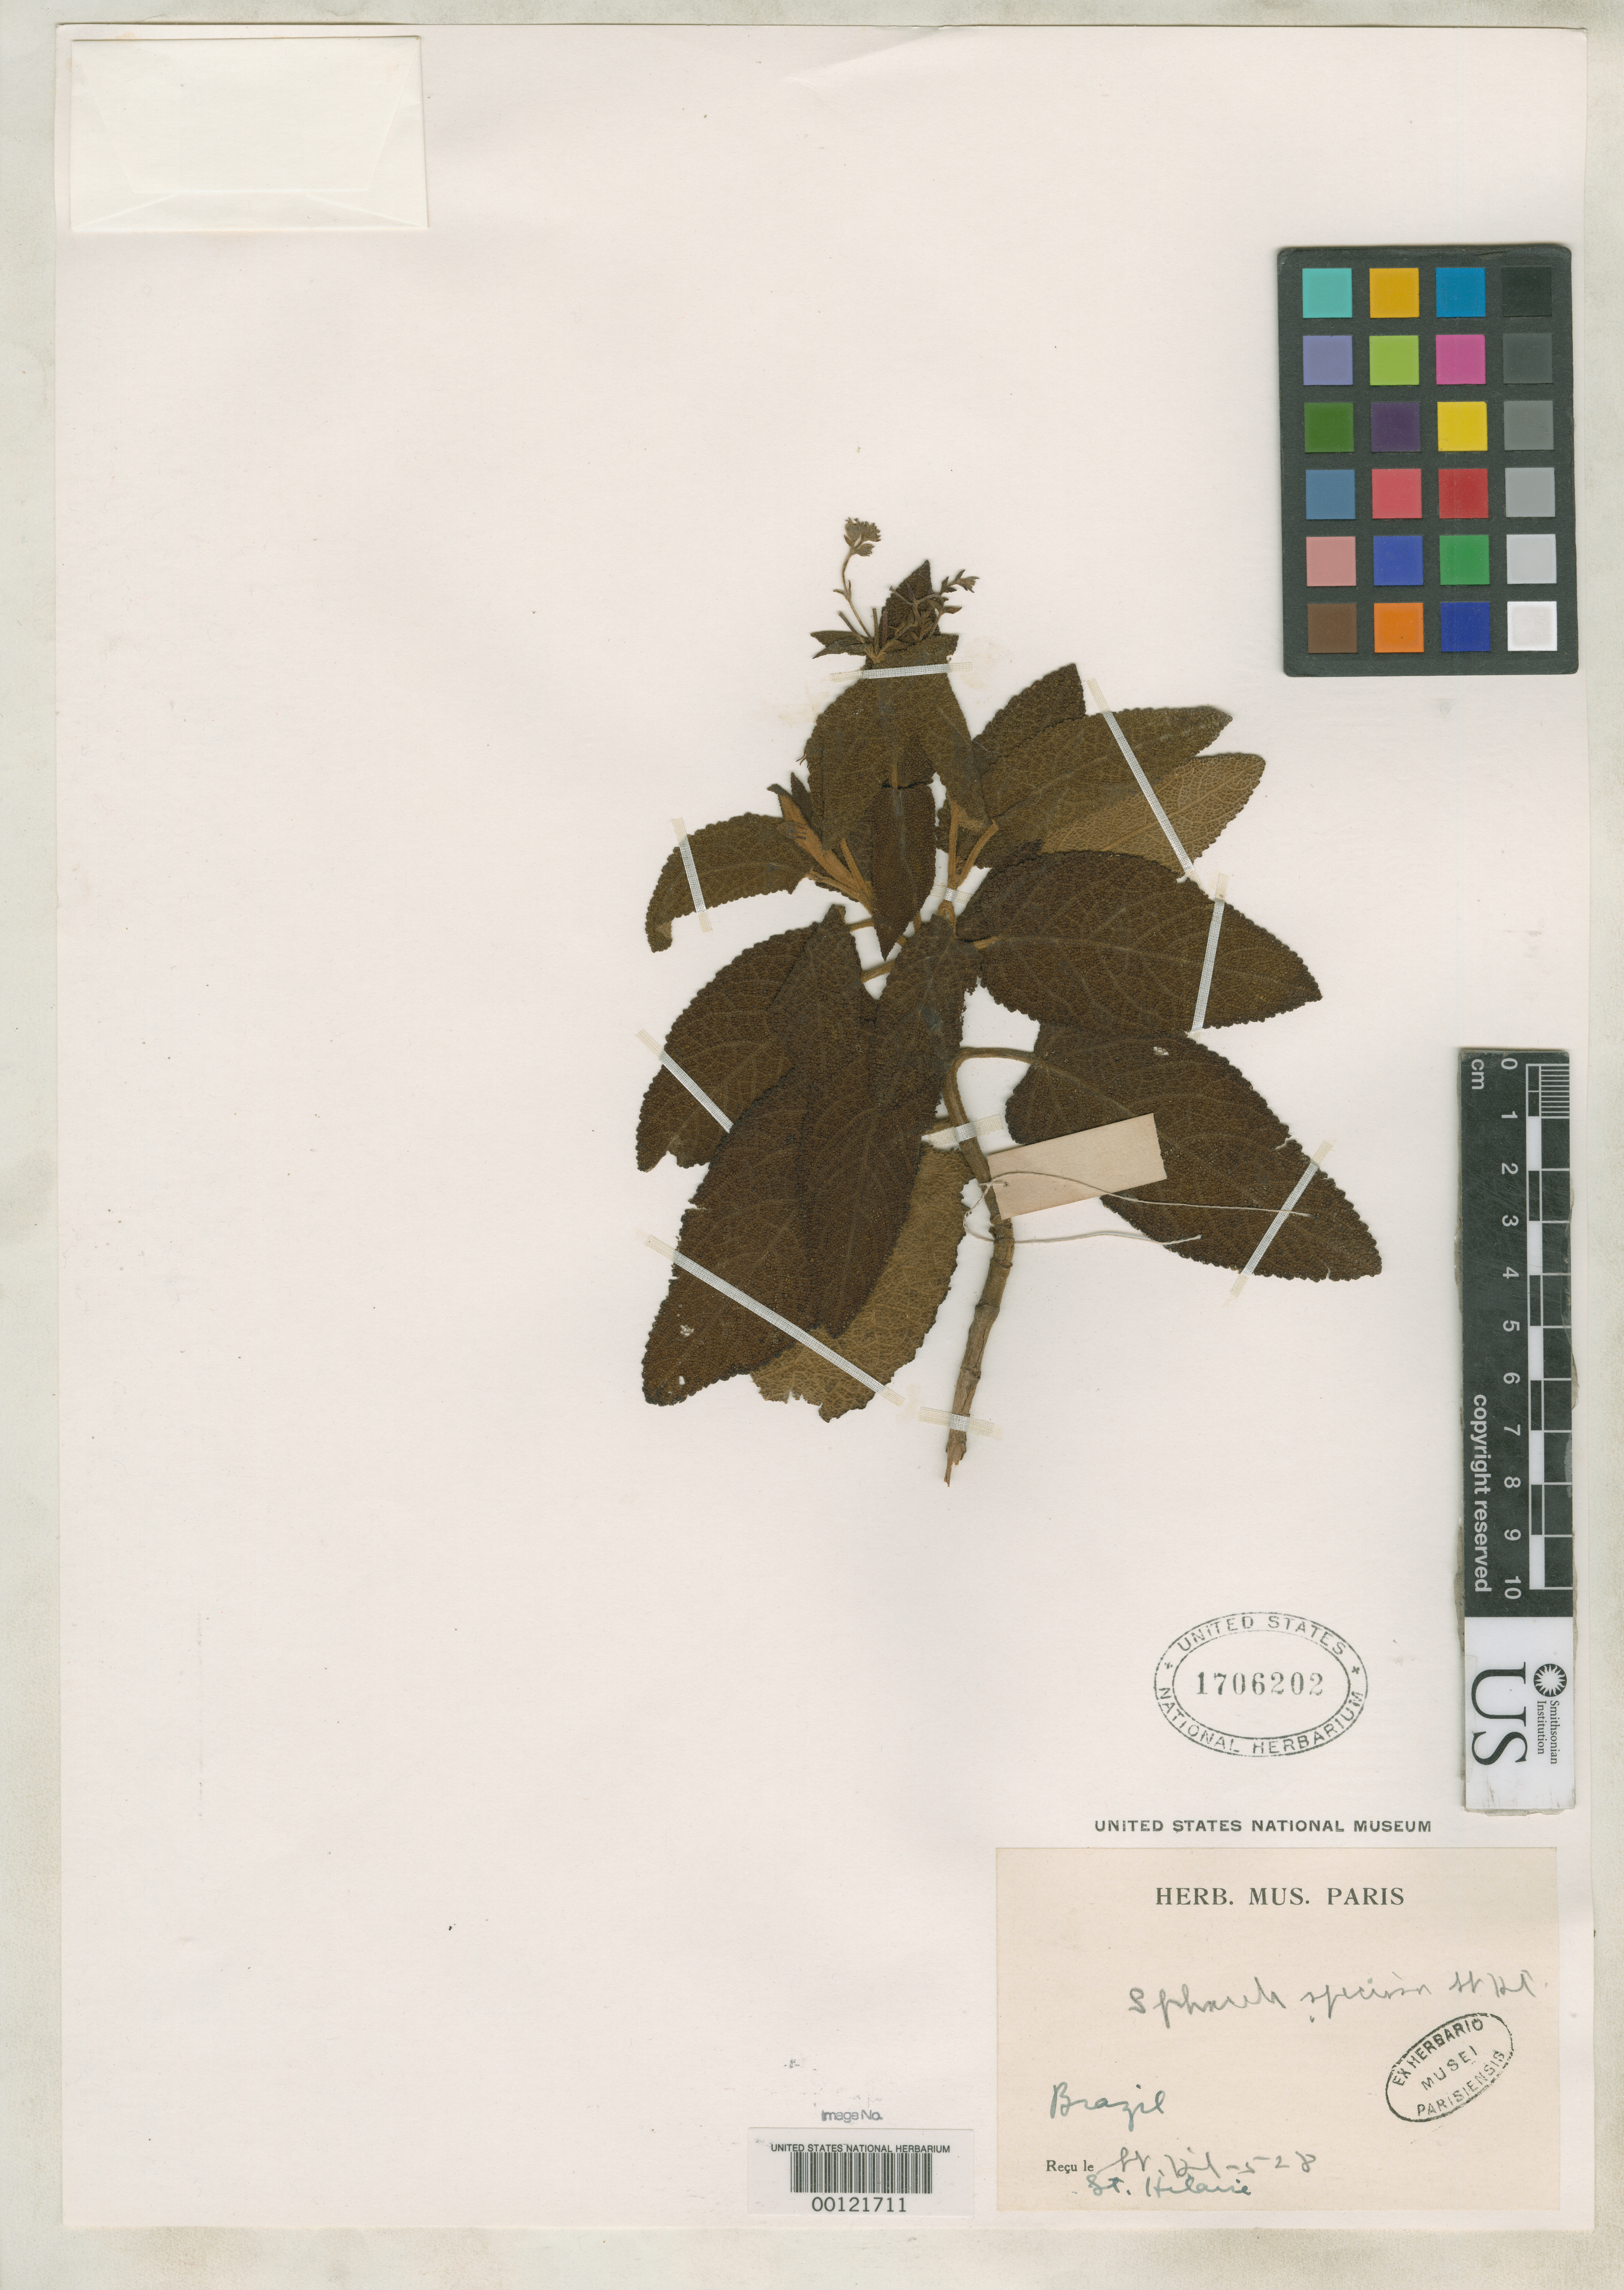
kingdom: Plantae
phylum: Tracheophyta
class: Magnoliopsida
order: Lamiales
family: Lamiaceae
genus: Sphacele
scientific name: Sphacele speciosa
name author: A. St.-Hil. ex Benth.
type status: Isotype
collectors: A. F. C. P. de Saint-Hilaire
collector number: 528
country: Brazil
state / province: Minas Gerais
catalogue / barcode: US 1706202